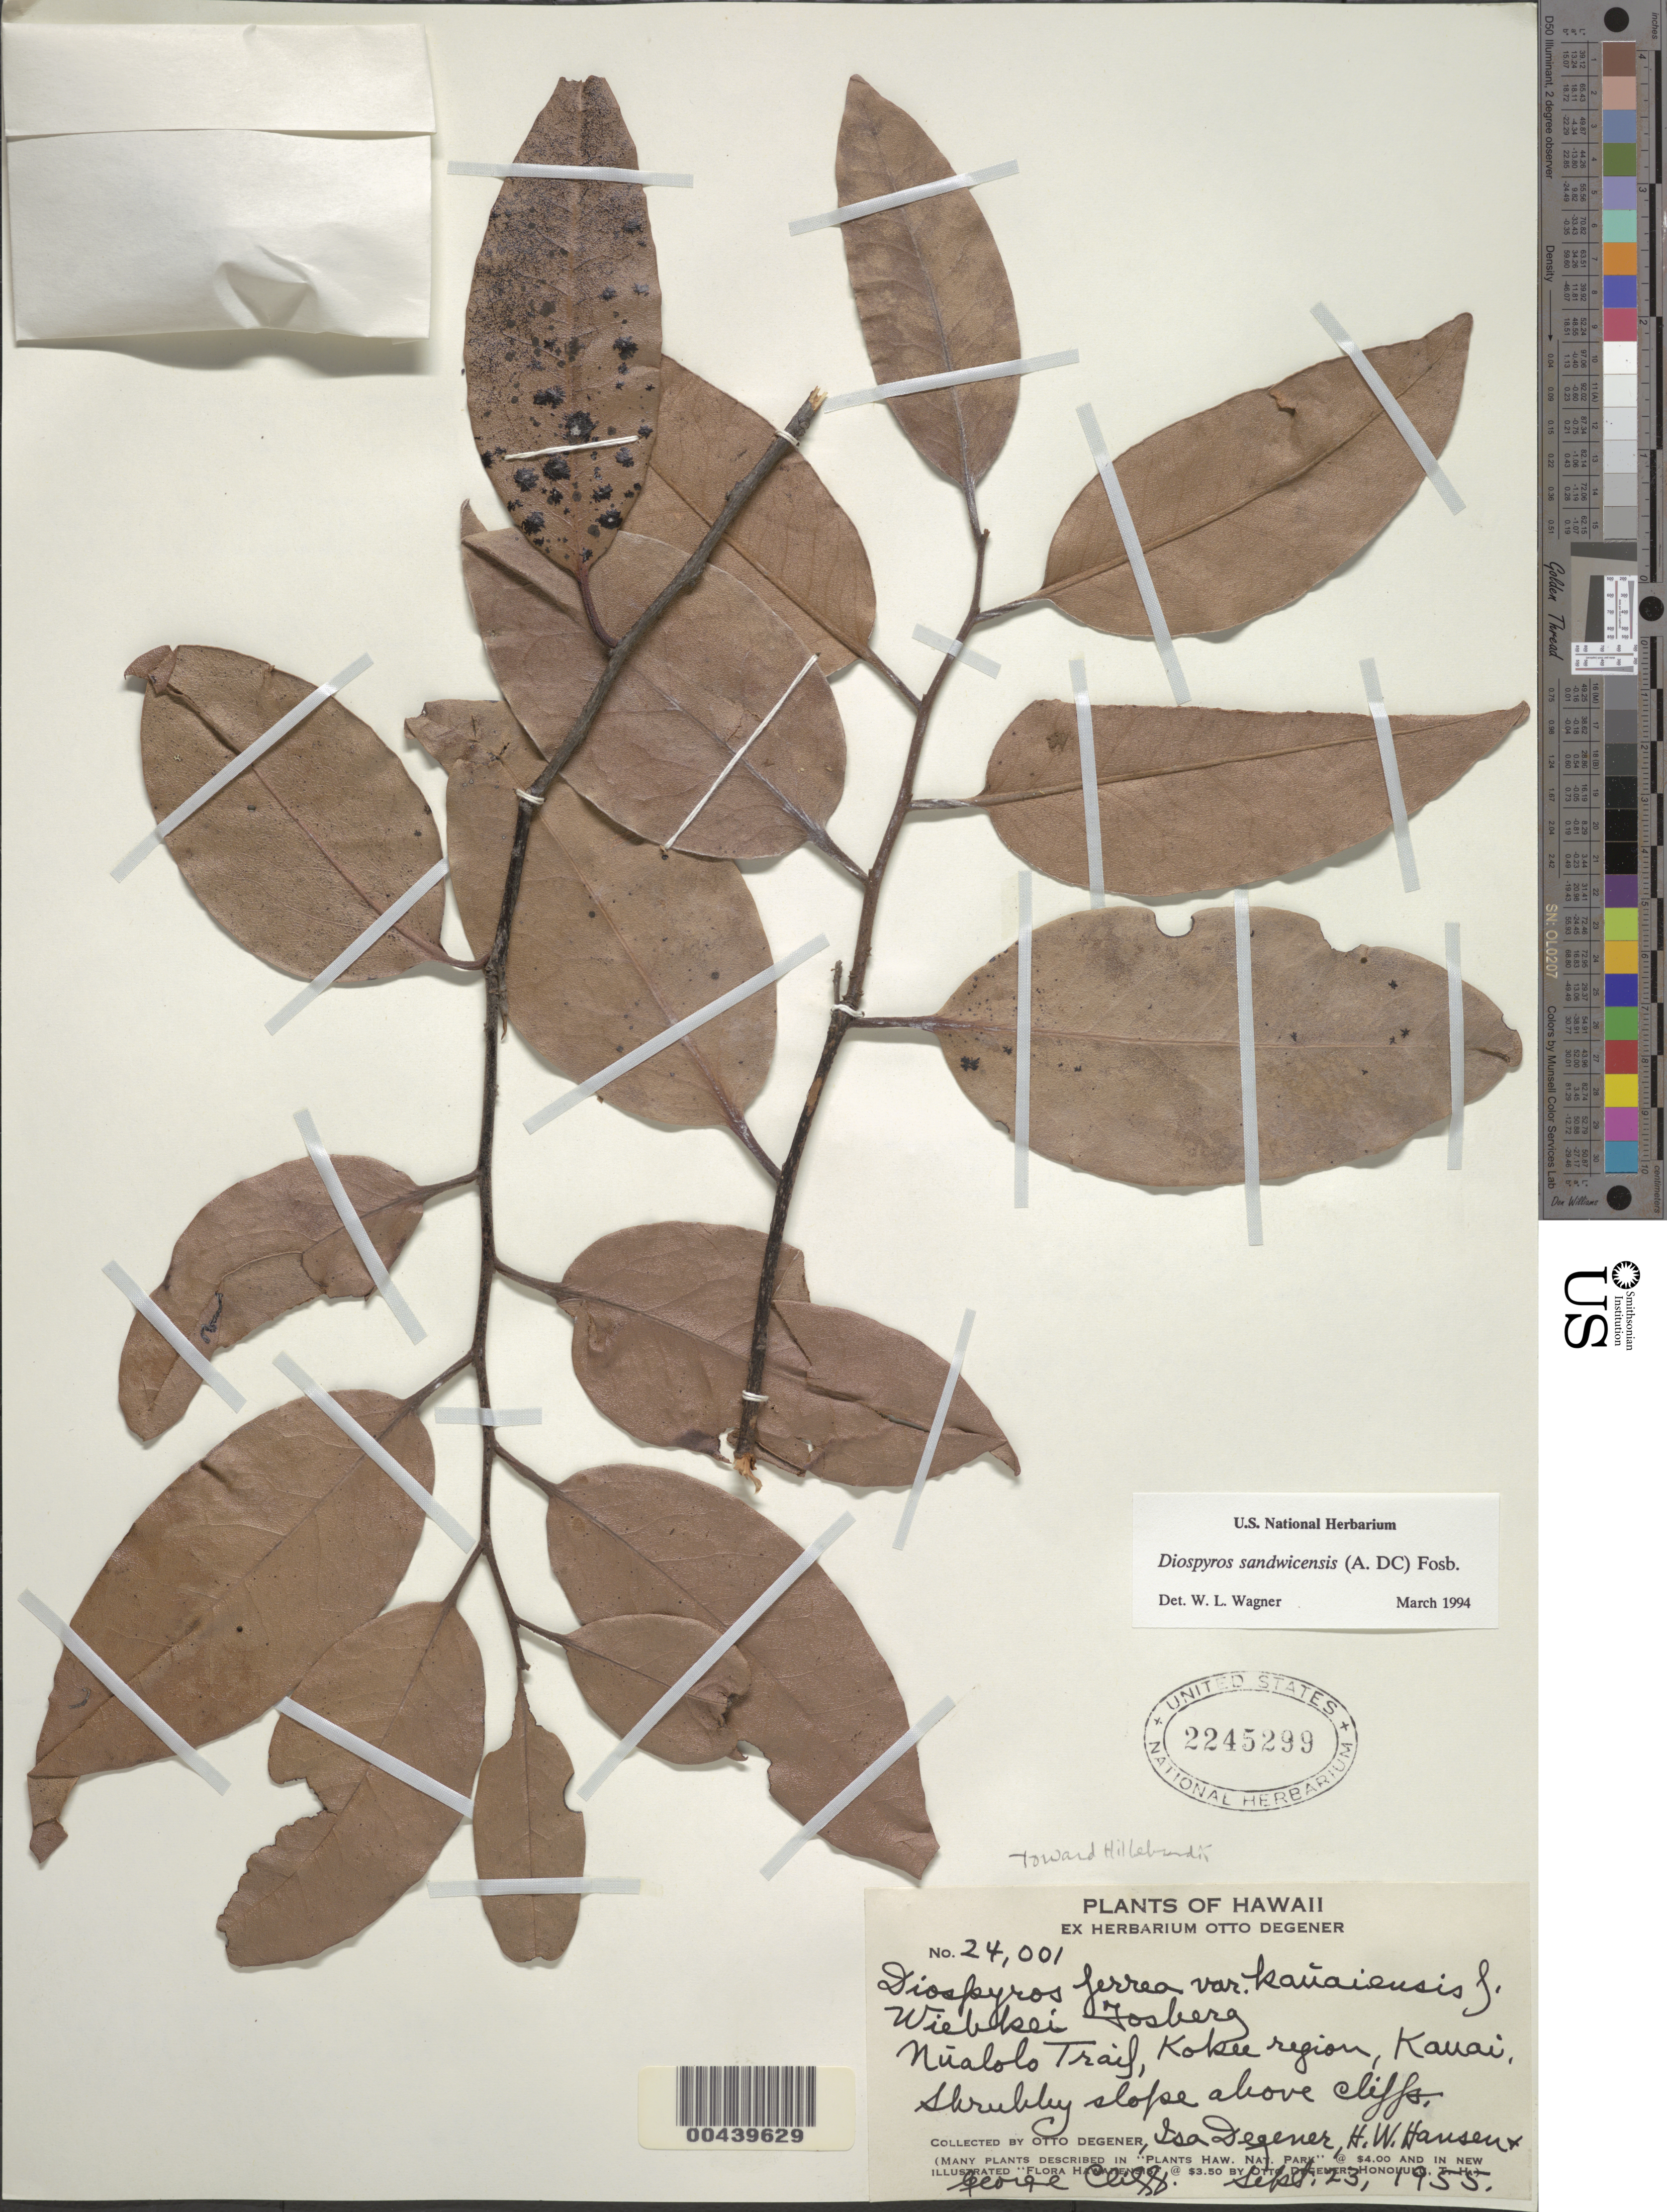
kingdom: Plantae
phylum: Tracheophyta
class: Magnoliopsida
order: Ericales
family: Ebenaceae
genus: Diospyros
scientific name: Diospyros sandwicensis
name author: (A. DC.) Fosberg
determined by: Wagner, W. L., (BOT), Smithsonian Institution - National Museum of Natural History (UNITED STATES)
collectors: O. Degener, I. Degener, H. Hansen & G. Cliff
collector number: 24001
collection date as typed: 23 Sep 1955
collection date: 1955-09-23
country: United States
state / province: Hawaii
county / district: Kauai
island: Kaua'i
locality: Nualolo Trail, Kokee region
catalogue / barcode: US 2245299